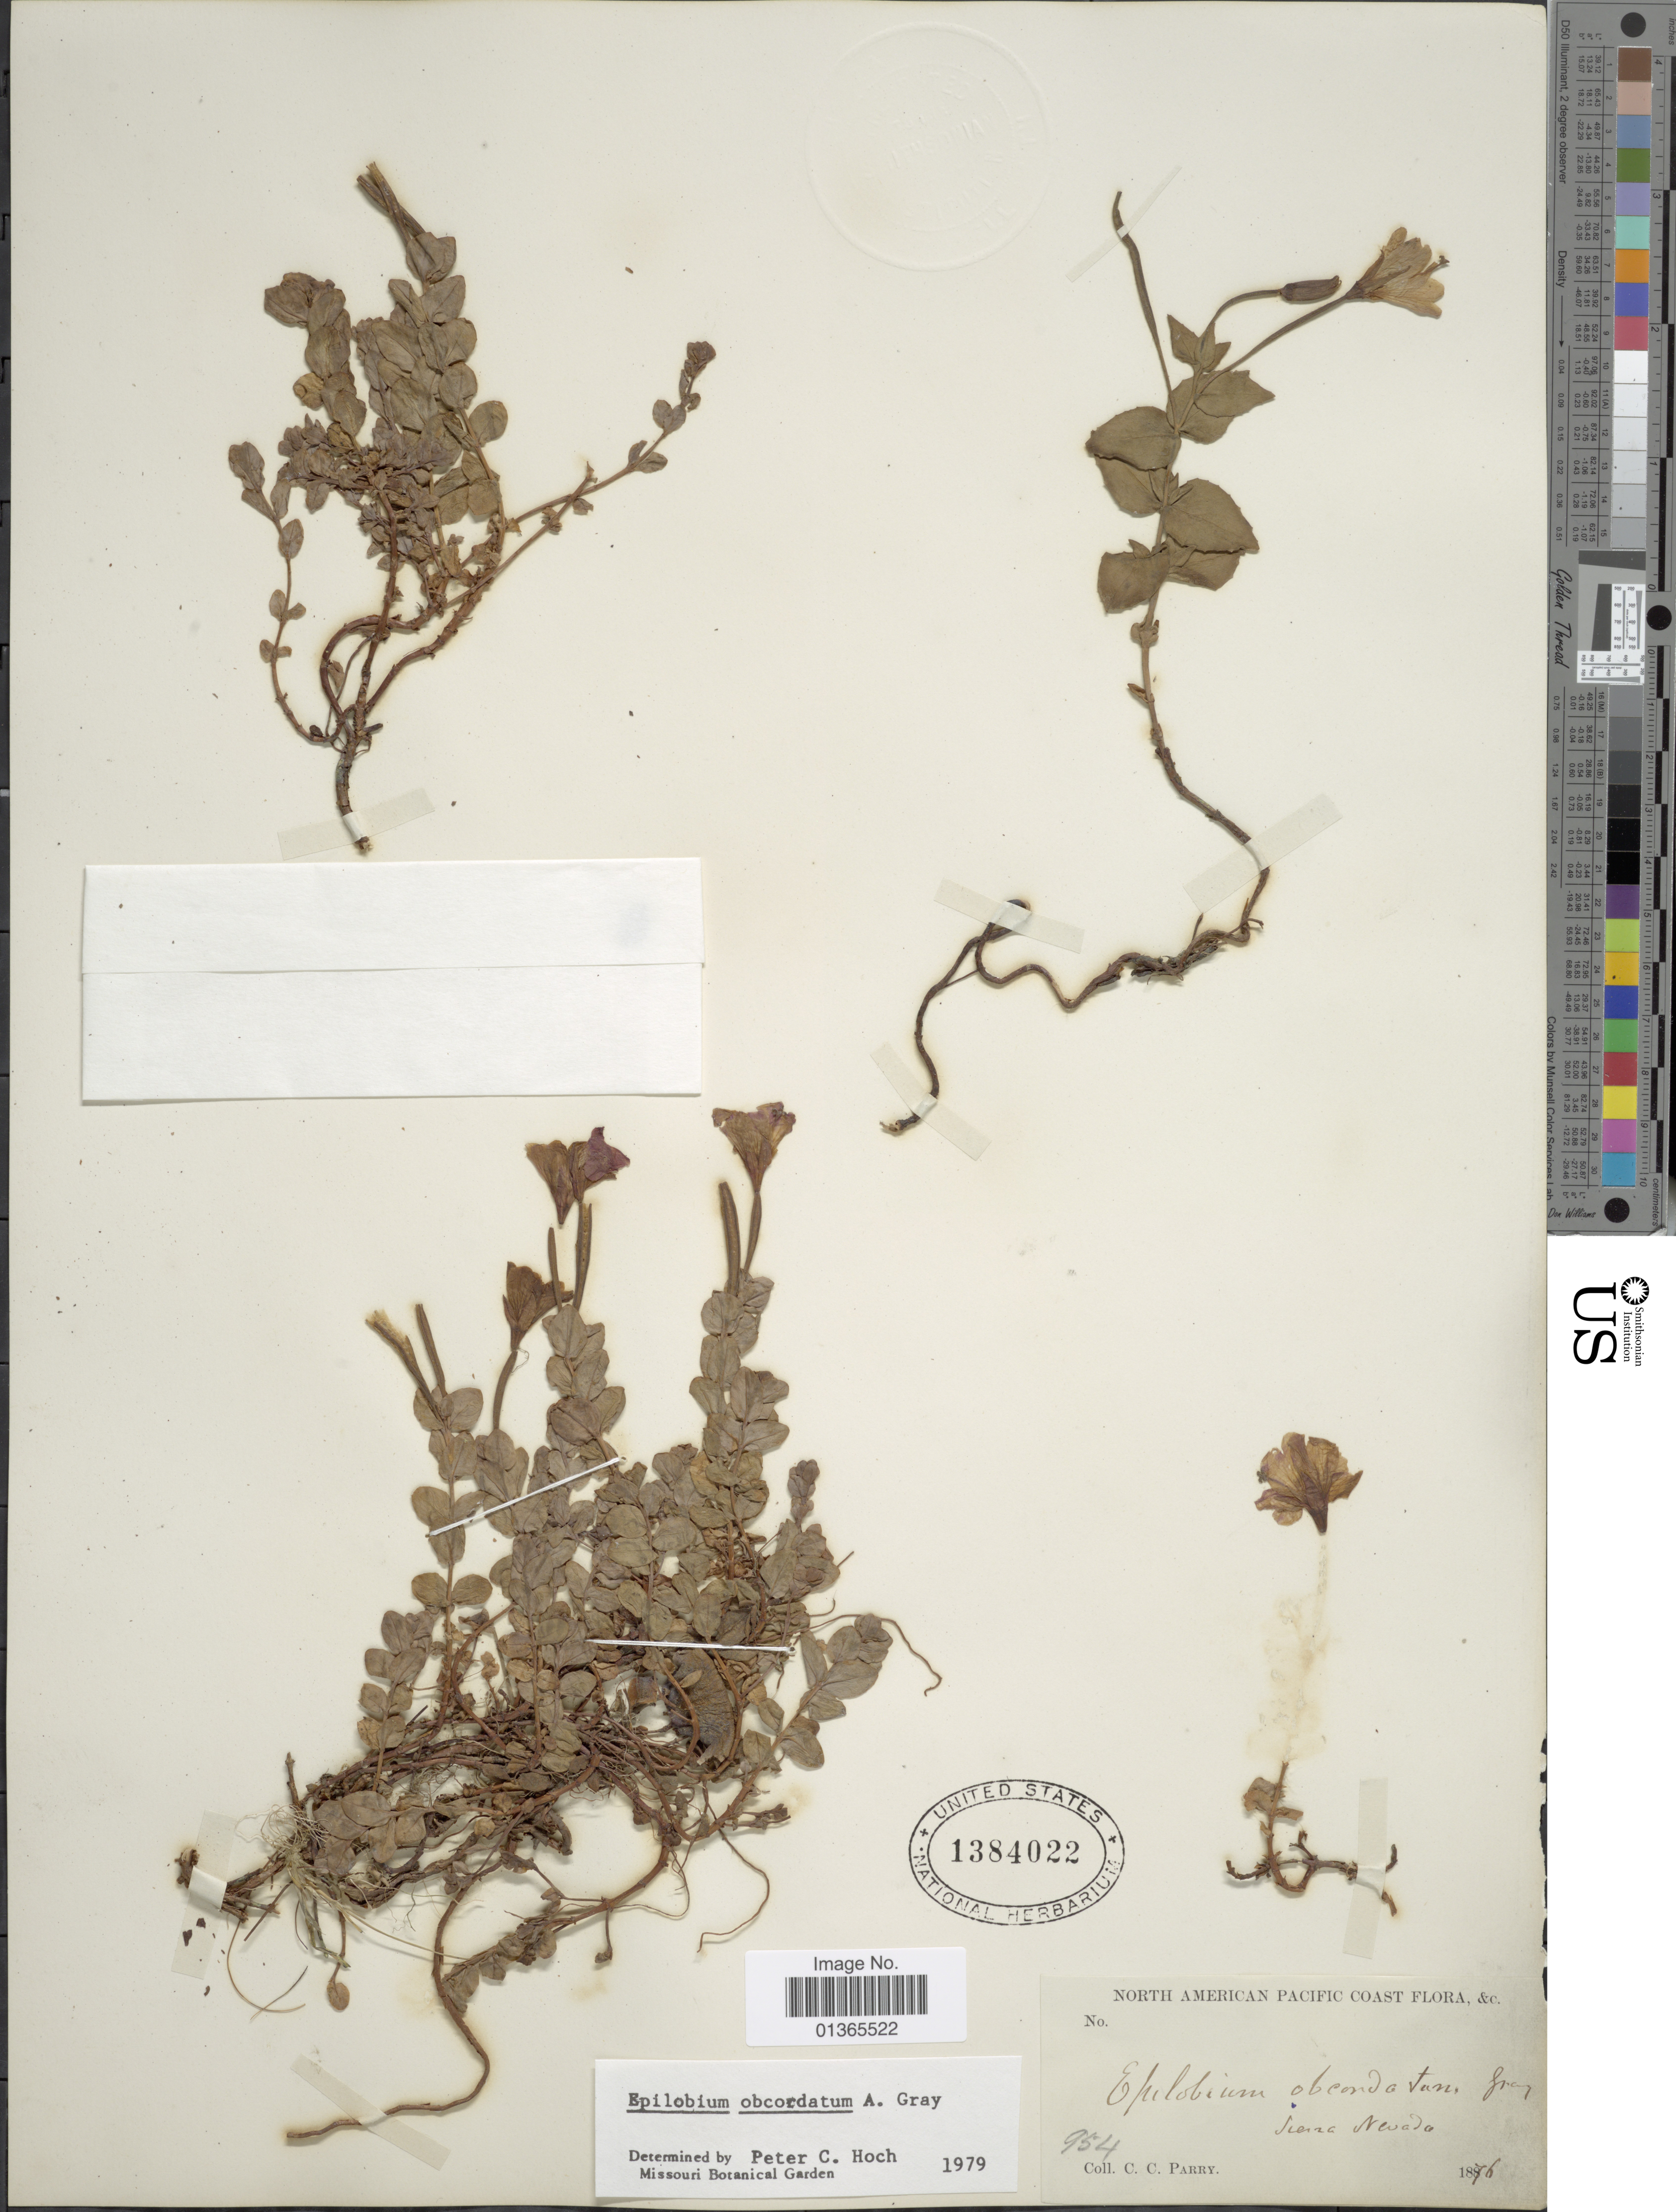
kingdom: Plantae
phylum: Tracheophyta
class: Magnoliopsida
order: Myrtales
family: Onagraceae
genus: Epilobium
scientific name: Epilobium obcordatum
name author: A. Gray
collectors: C. C. Parry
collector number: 954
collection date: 1876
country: United States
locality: North American Pacific Coast flora & c. Sierra Nevada.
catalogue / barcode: US 1384022